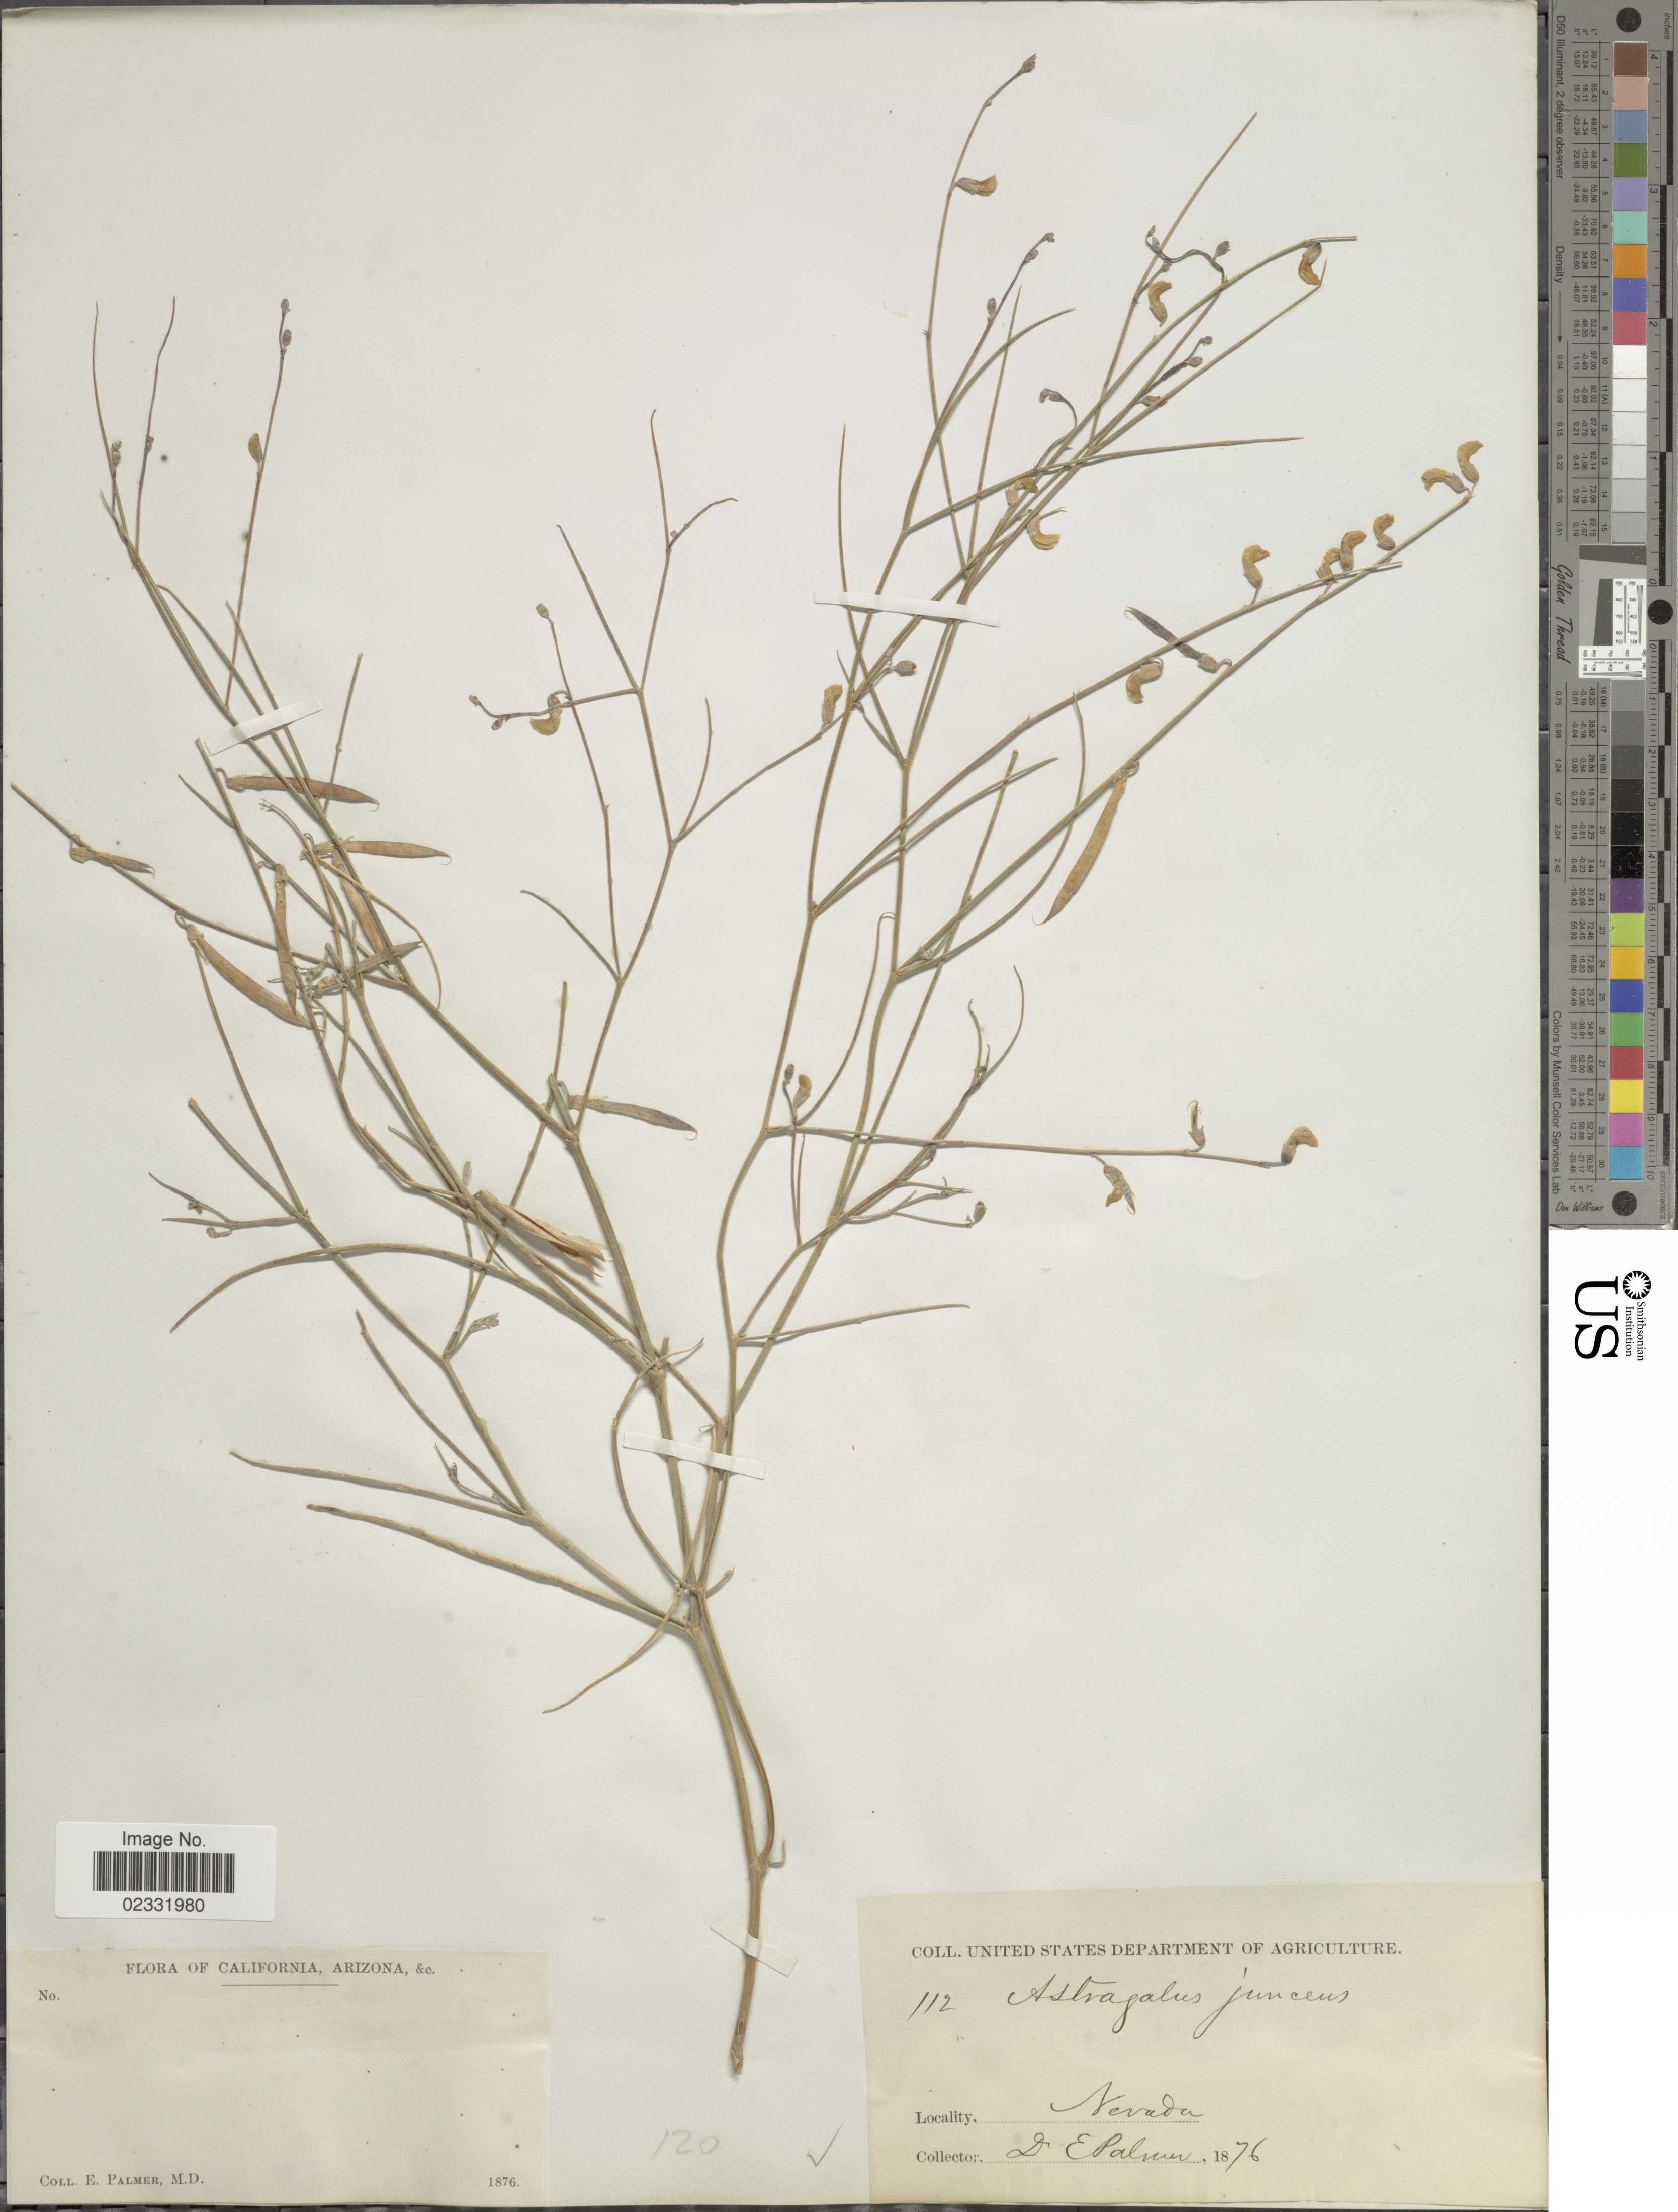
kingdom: Plantae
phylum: Tracheophyta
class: Magnoliopsida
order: Fabales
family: Fabaceae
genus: Astragalus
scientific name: Astragalus junceus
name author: Spreng. & Ledeb.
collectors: E. Palmer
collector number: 112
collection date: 1876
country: United States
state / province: Nevada